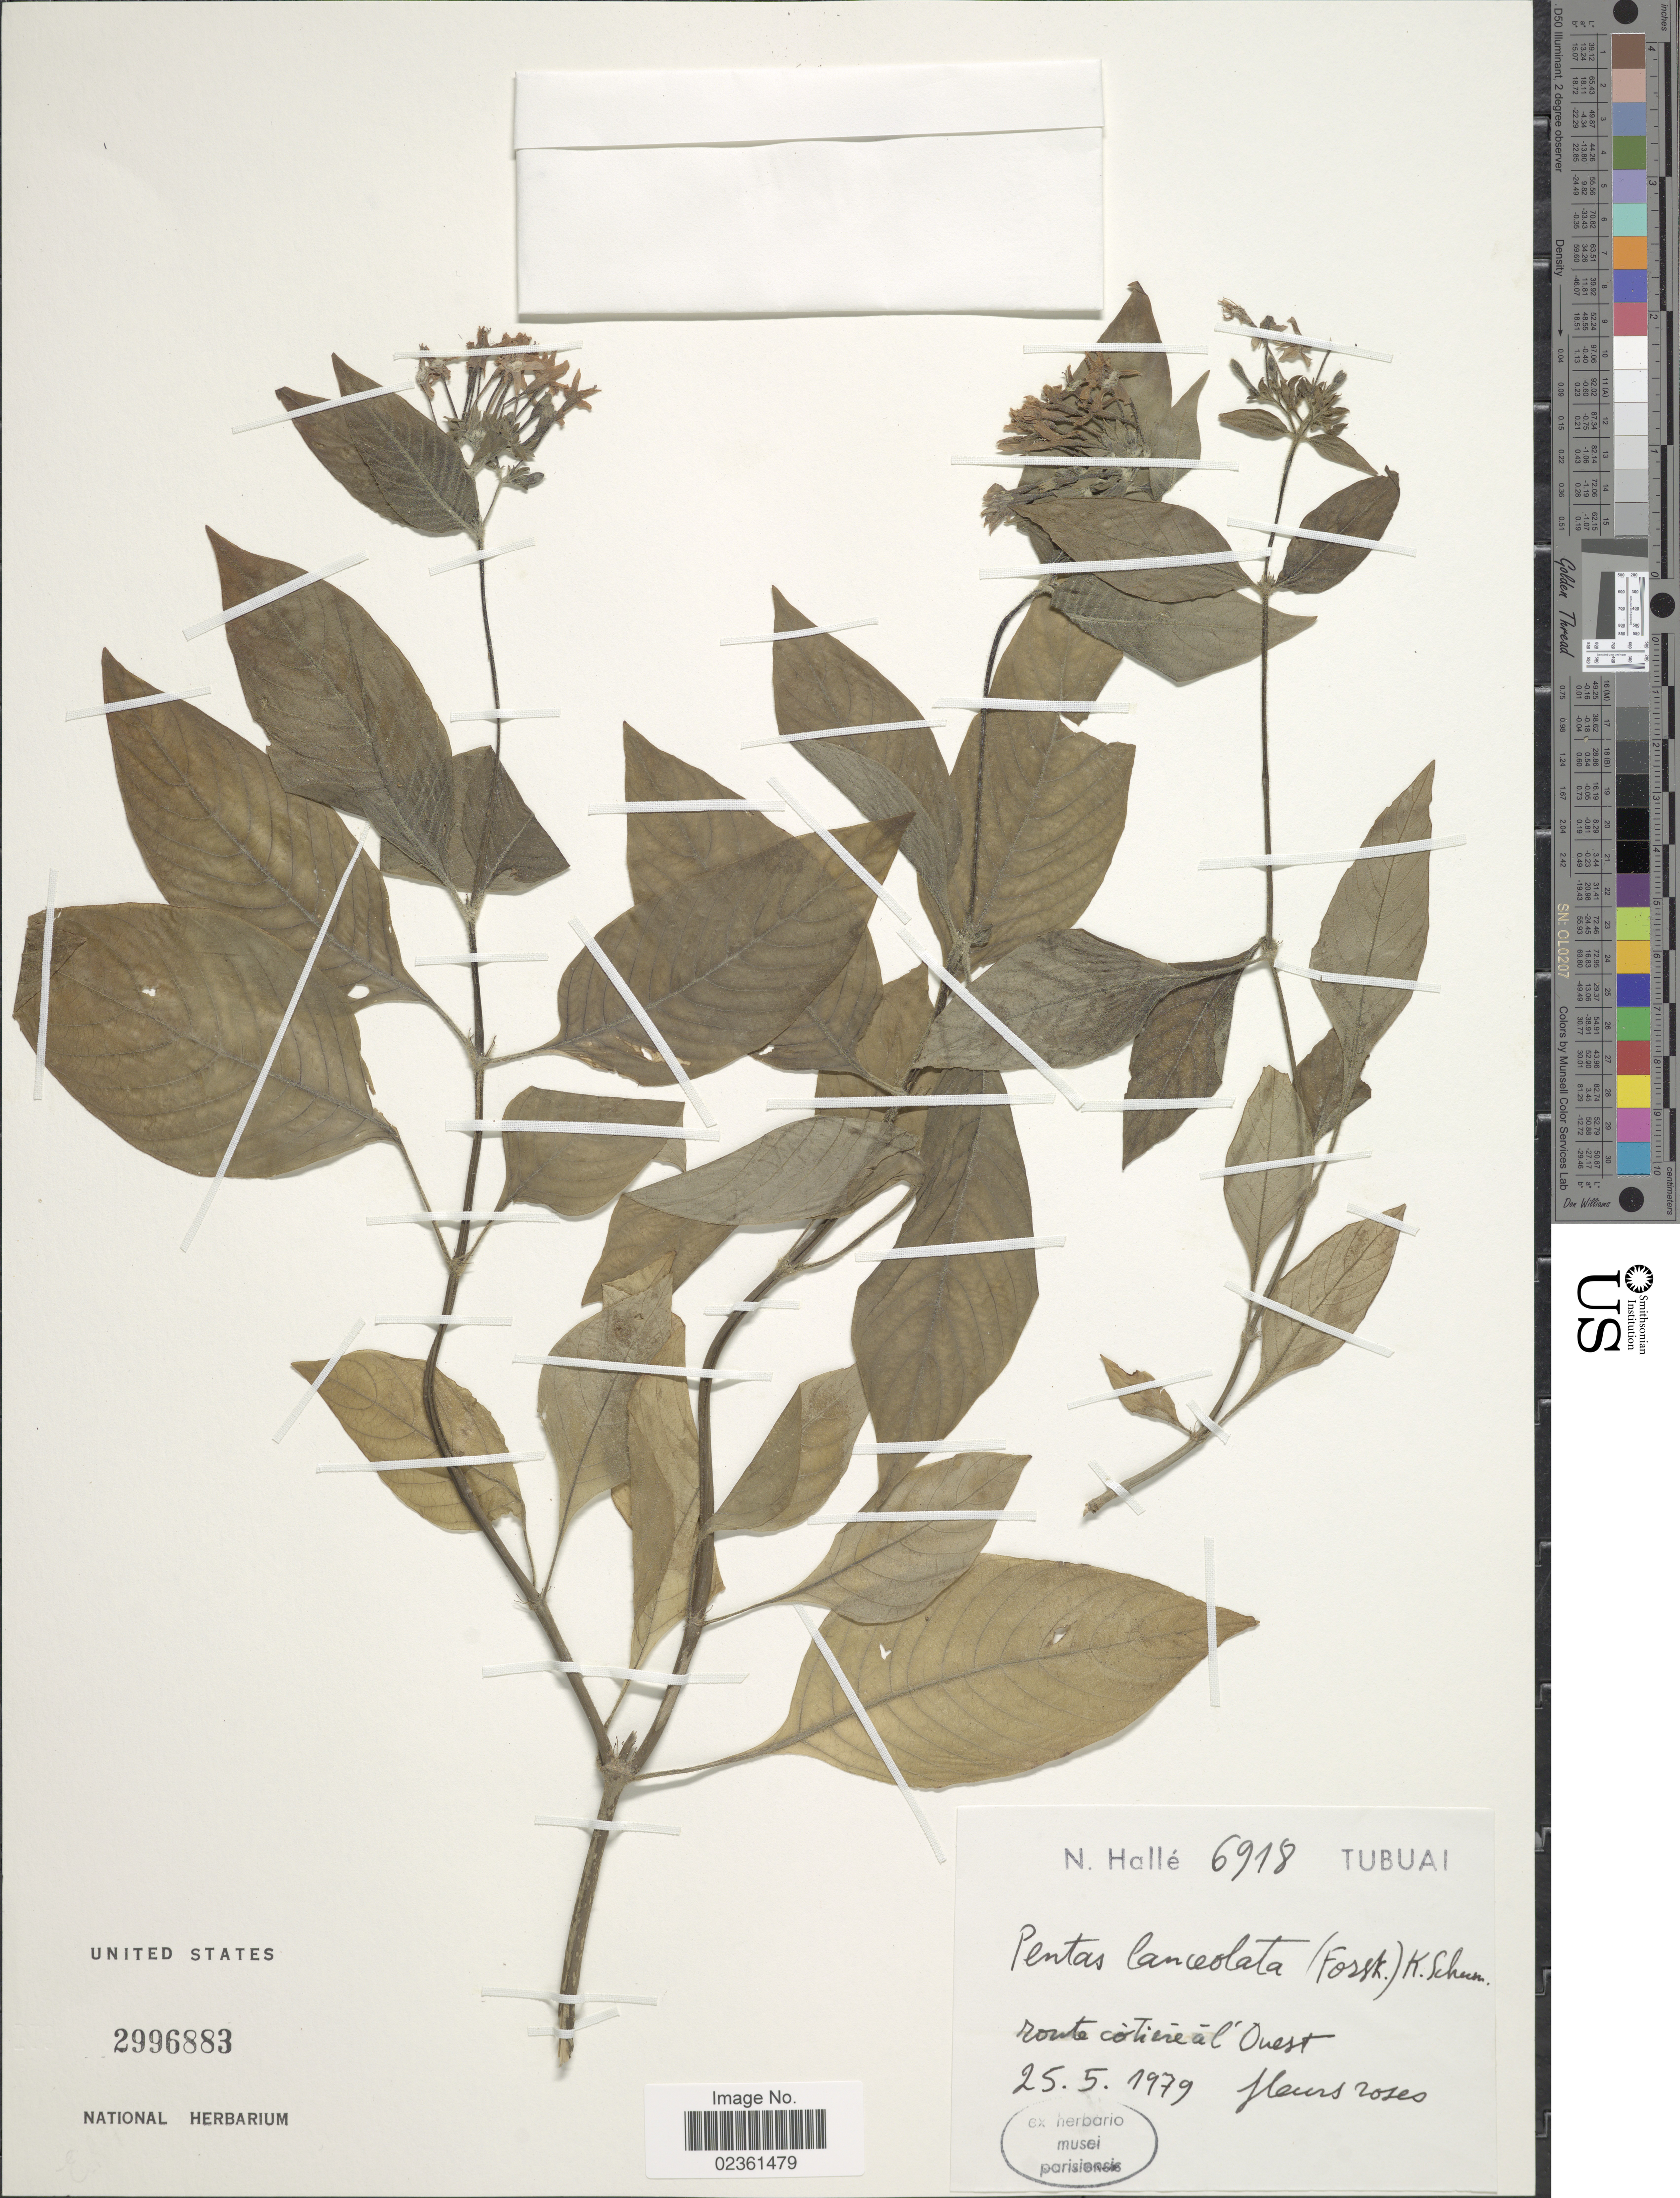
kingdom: Plantae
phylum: Tracheophyta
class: Magnoliopsida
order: Gentianales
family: Rubiaceae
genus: Pentas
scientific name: Pentas lanceolata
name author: (Forssk.) Deflers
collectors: N. Hallé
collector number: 6918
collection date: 1979-05-25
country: French Polynesia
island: Tubuai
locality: Route cotiere al'Ouest.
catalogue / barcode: US 2996883